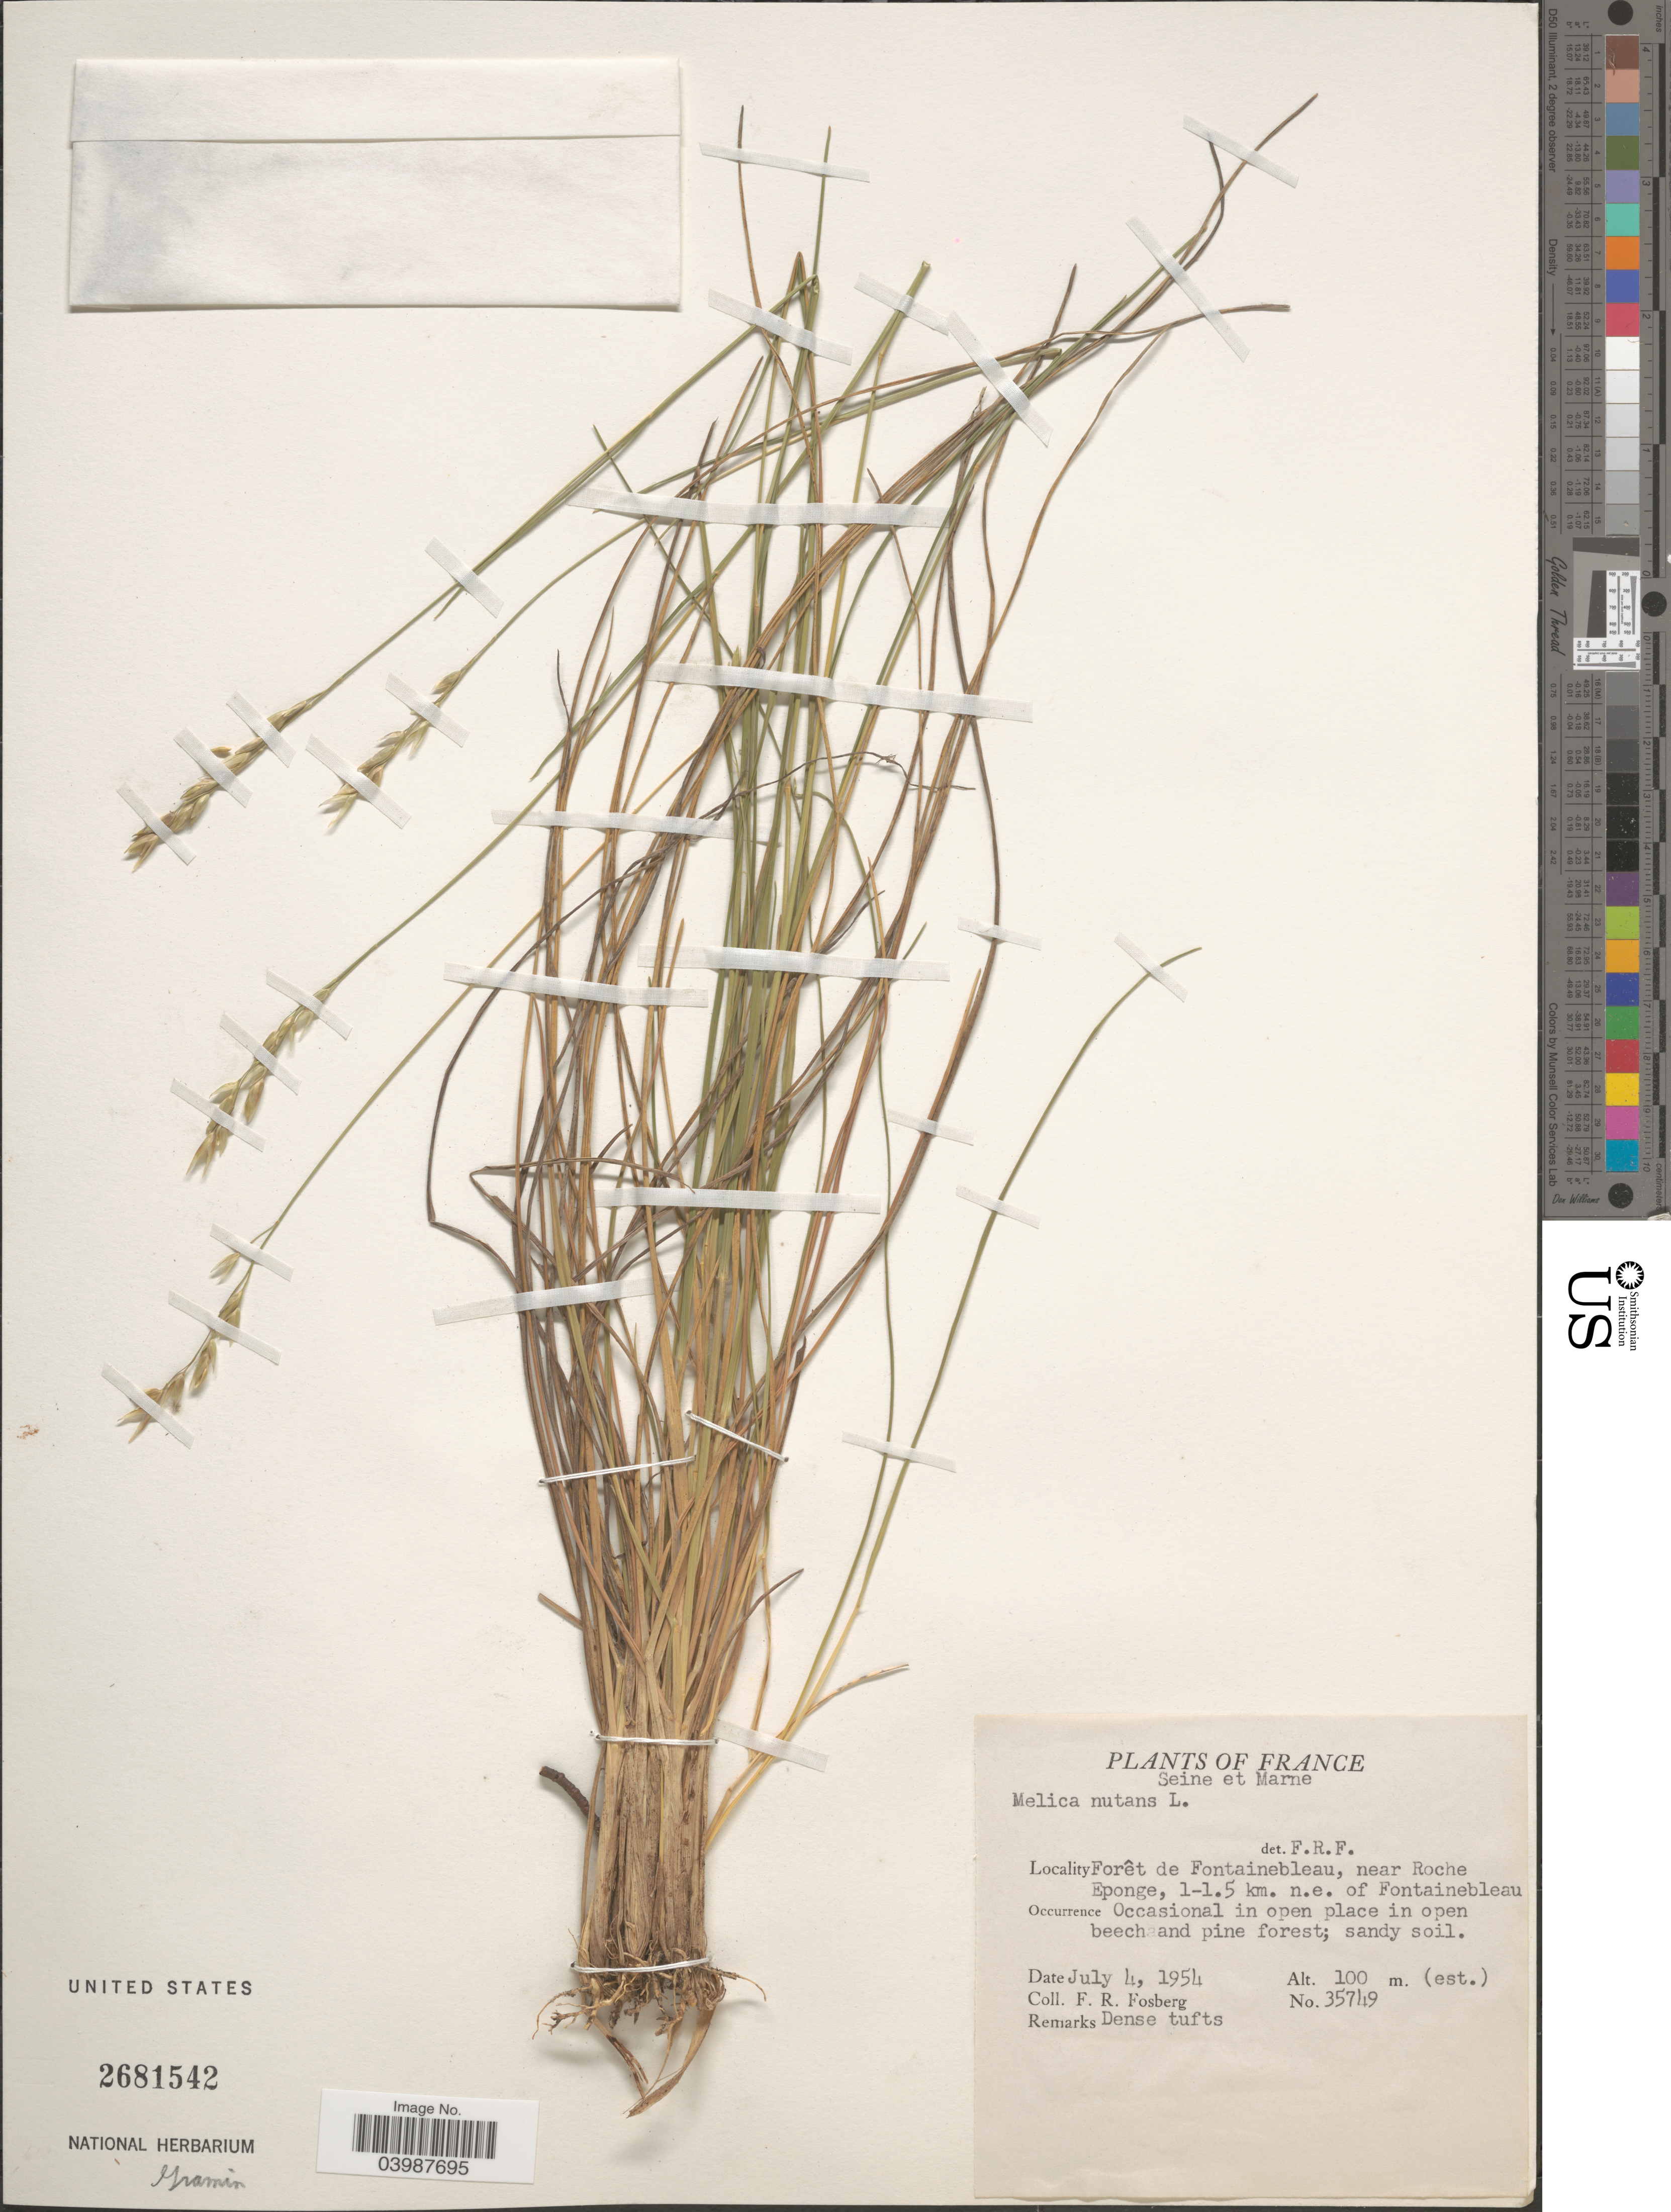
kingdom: Plantae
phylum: Tracheophyta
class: Liliopsida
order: Poales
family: Poaceae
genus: Melica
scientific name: Melica nutans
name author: L.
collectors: F. R. Fosberg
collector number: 35749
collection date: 1954-07-04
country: France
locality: Seine et Marne. Forêt de Fontainebleau, near Roche Epong, 1-1.5 km. n.e. of Fontainebleau.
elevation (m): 100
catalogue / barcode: US 2681542